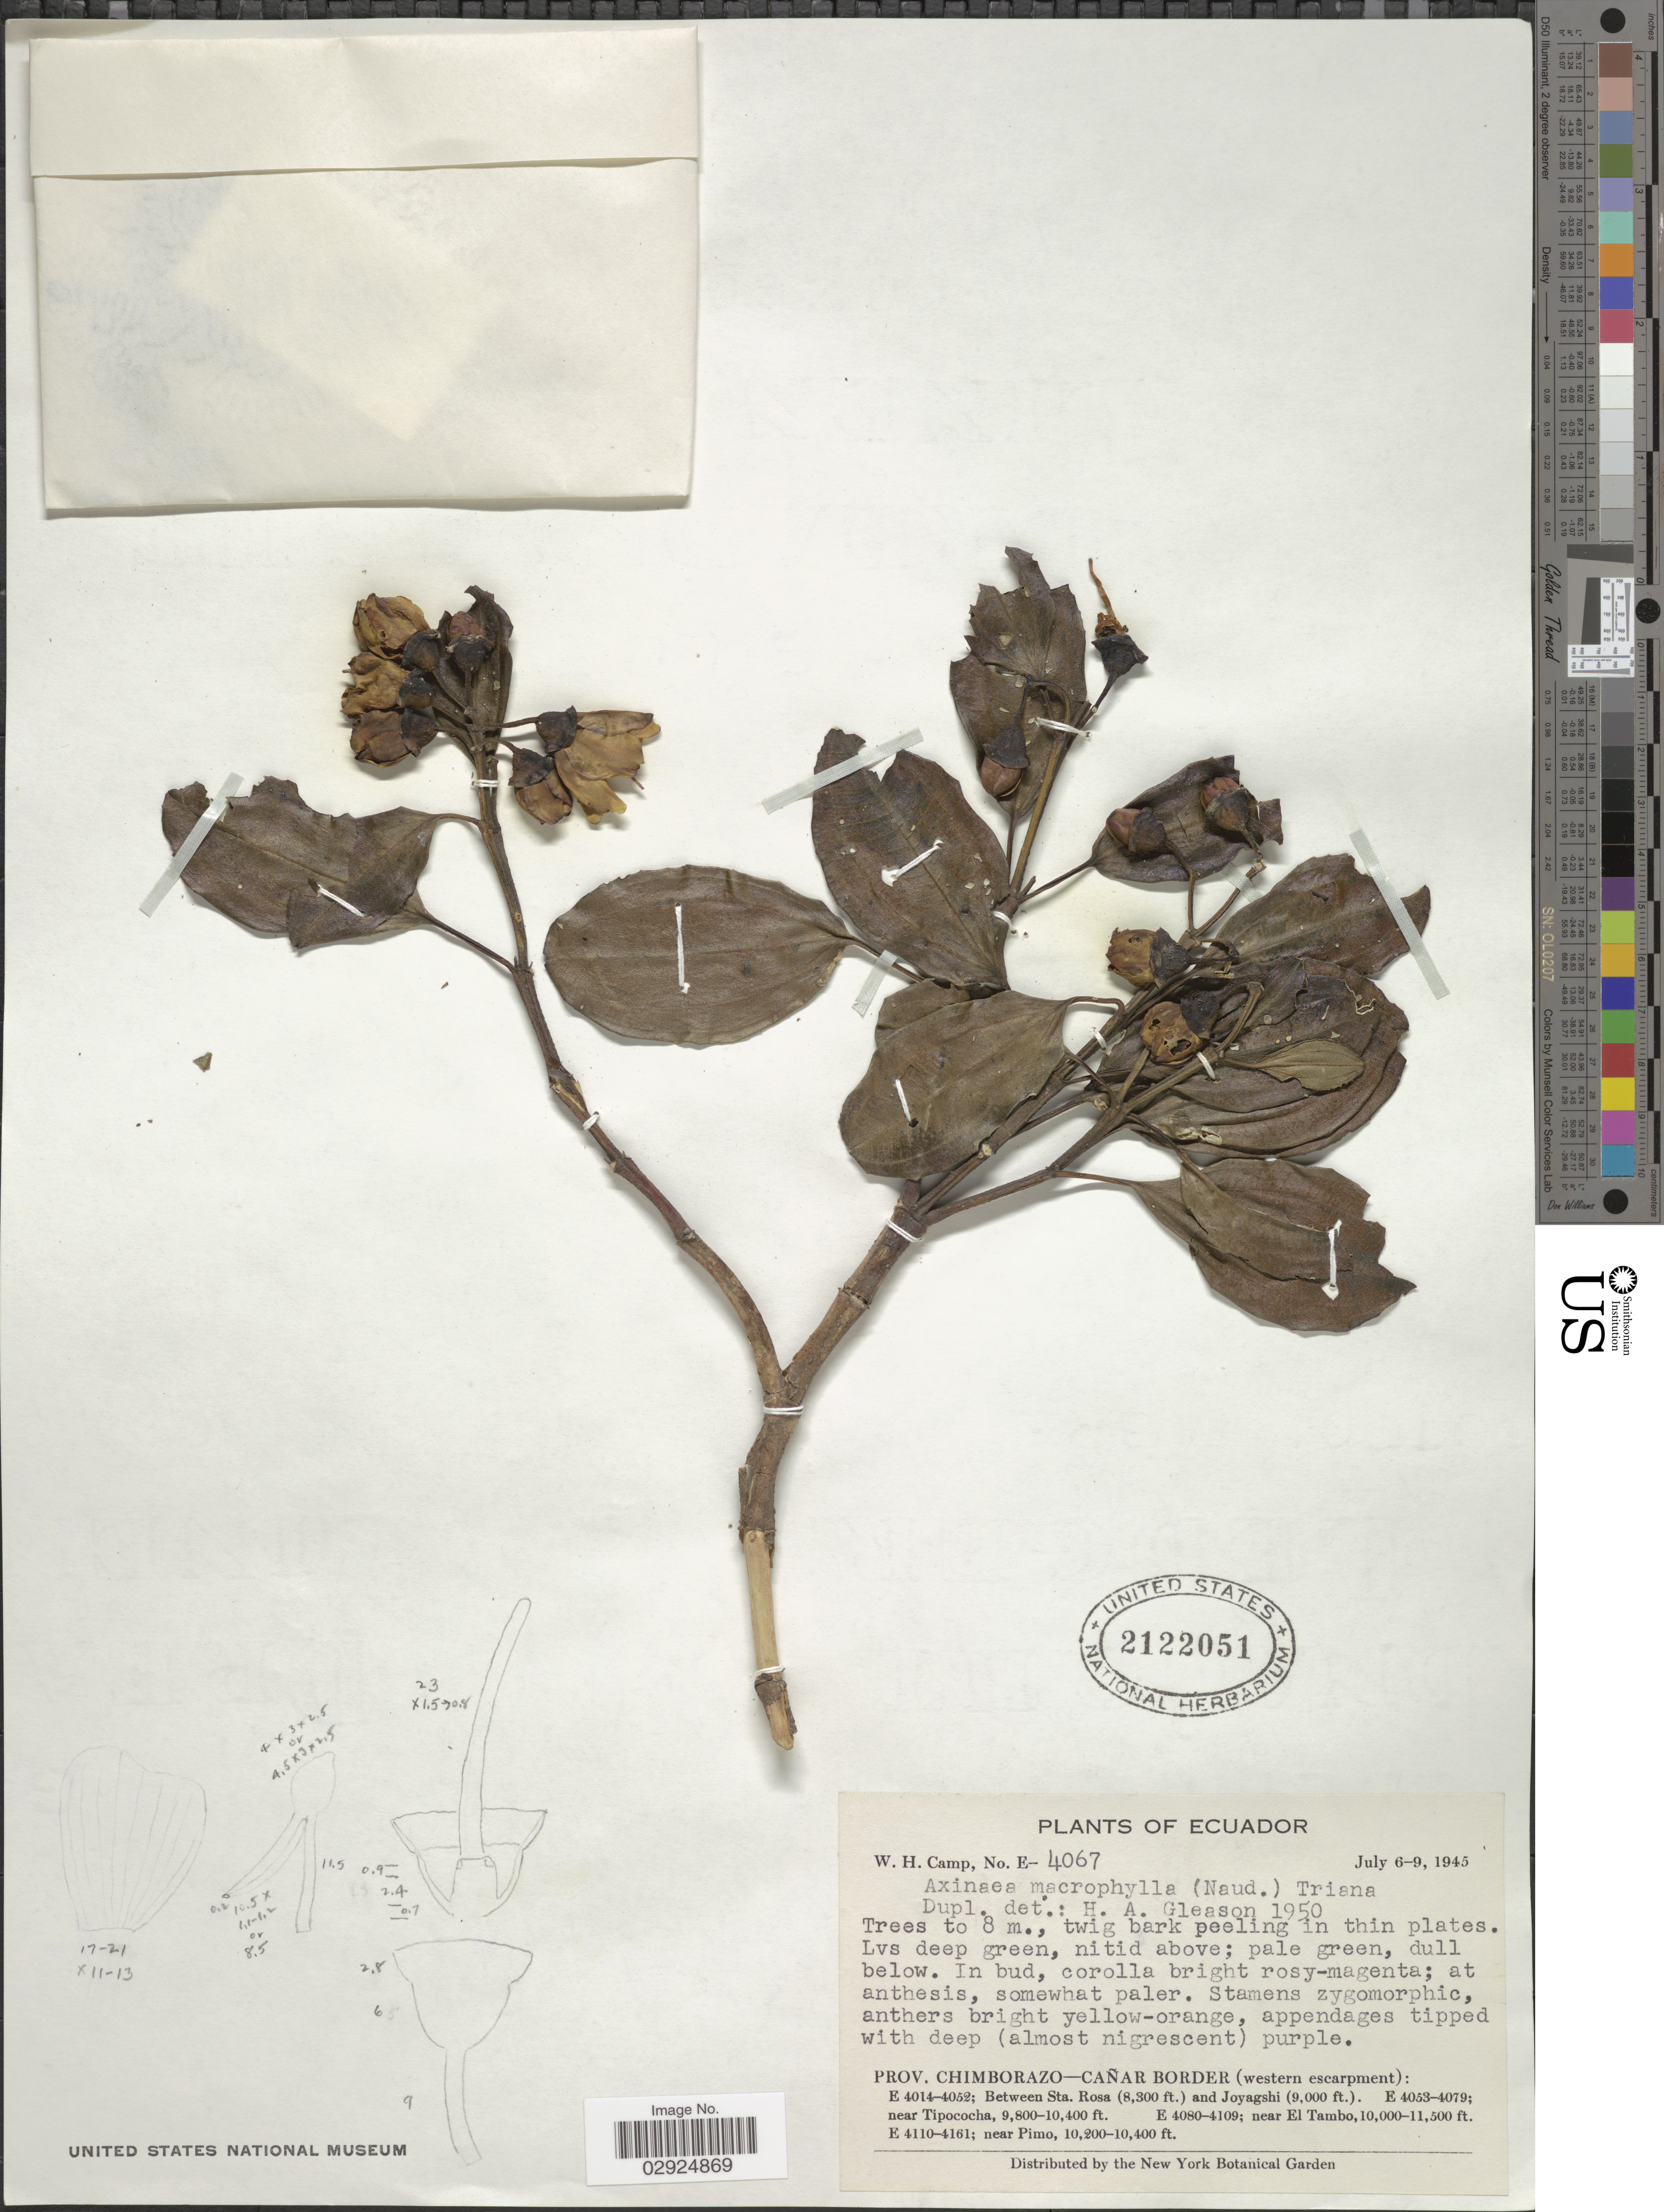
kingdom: Plantae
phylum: Tracheophyta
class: Magnoliopsida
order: Myrtales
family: Melastomataceae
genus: Axinaea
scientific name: Axinaea macrophylla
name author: (Naudin) Triana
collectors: W. H. Camp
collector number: E-4067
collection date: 1945-07-06/1945-07-09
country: Ecuador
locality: Prov. Chimborazo-Cañar Border (western escarpment): near Tipococha.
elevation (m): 2987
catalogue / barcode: US 2122051